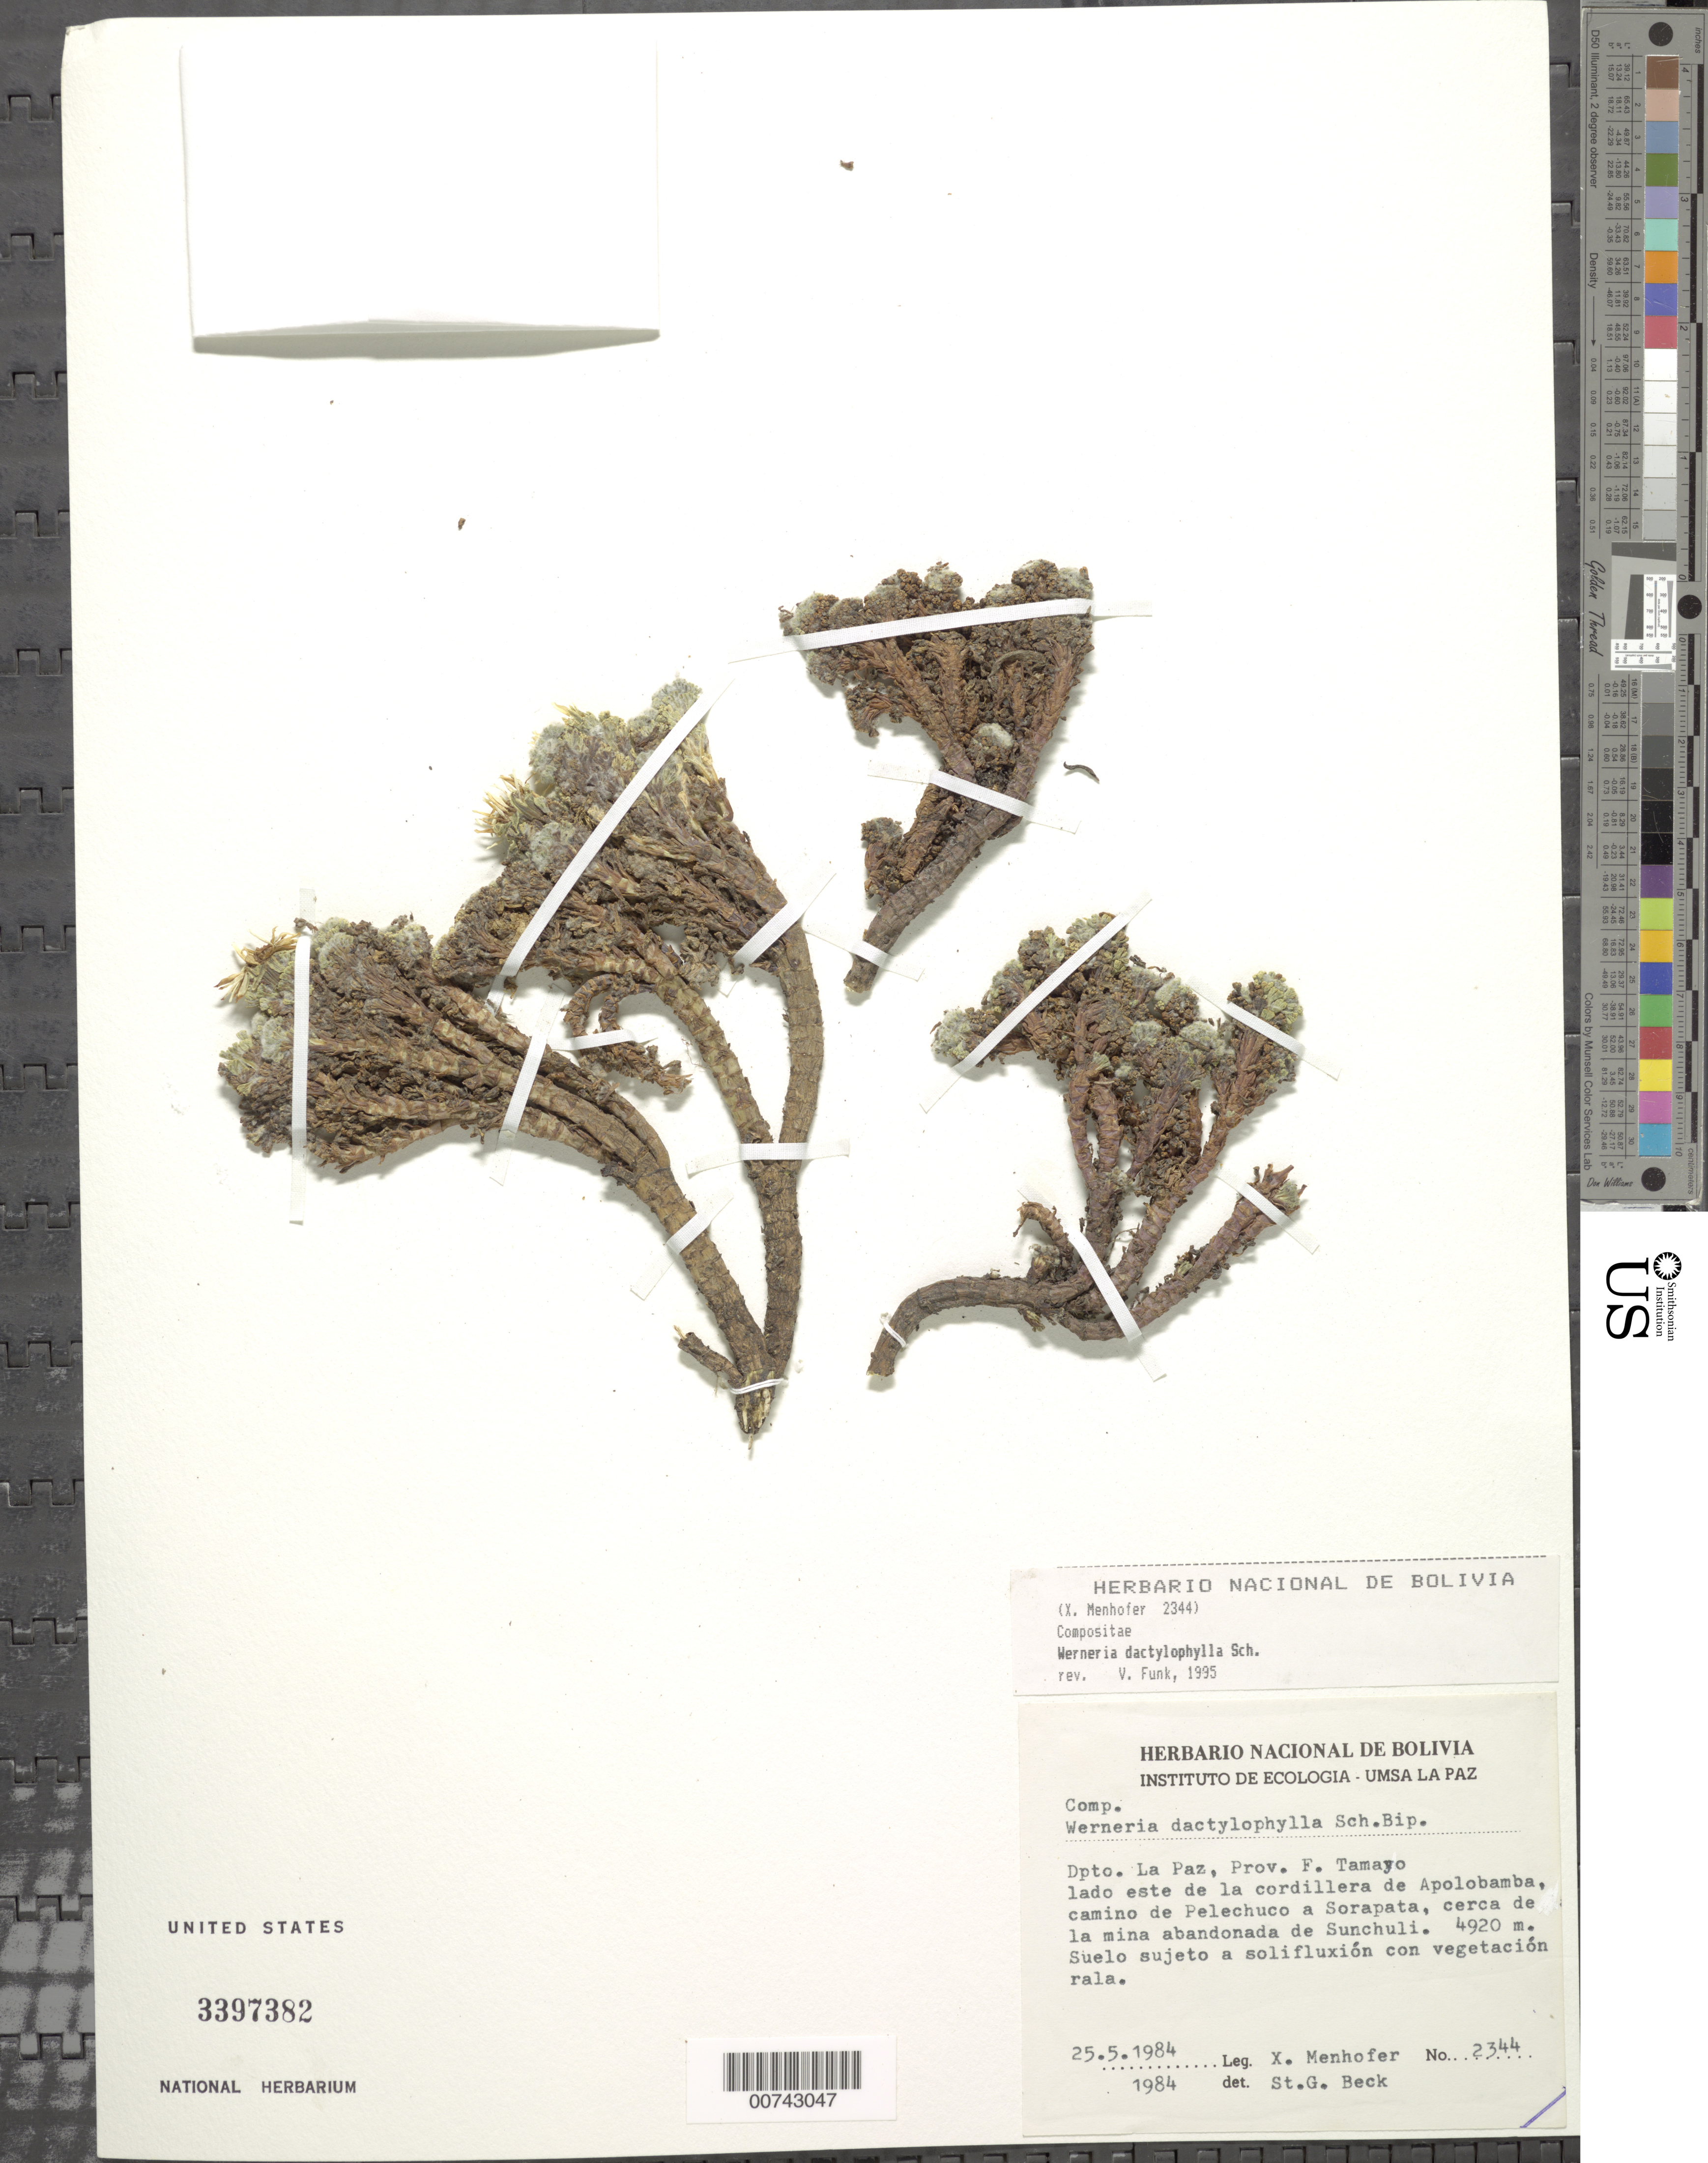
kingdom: Plantae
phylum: Tracheophyta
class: Magnoliopsida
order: Asterales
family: Asteraceae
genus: Xenophyllum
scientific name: Xenophyllum dactylophyllum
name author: (Sch. Bip.) V.A. Funk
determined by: Funk, Vicki A., (BOT), Smithsonian Institution - National Museum of Natural History (UNITED STATES)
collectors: X. Menhofer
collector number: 2344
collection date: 1984-05-25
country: Bolivia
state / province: La Paz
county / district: F. Tamayo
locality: Apolobamba, lado este de la cordillera, camino de Pelechuco a Sorapata, cerca de la mia abandonada de Sunchuli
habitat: Suelo sujecto a solifluxion con vegetacion rala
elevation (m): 4920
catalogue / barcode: US 3397382